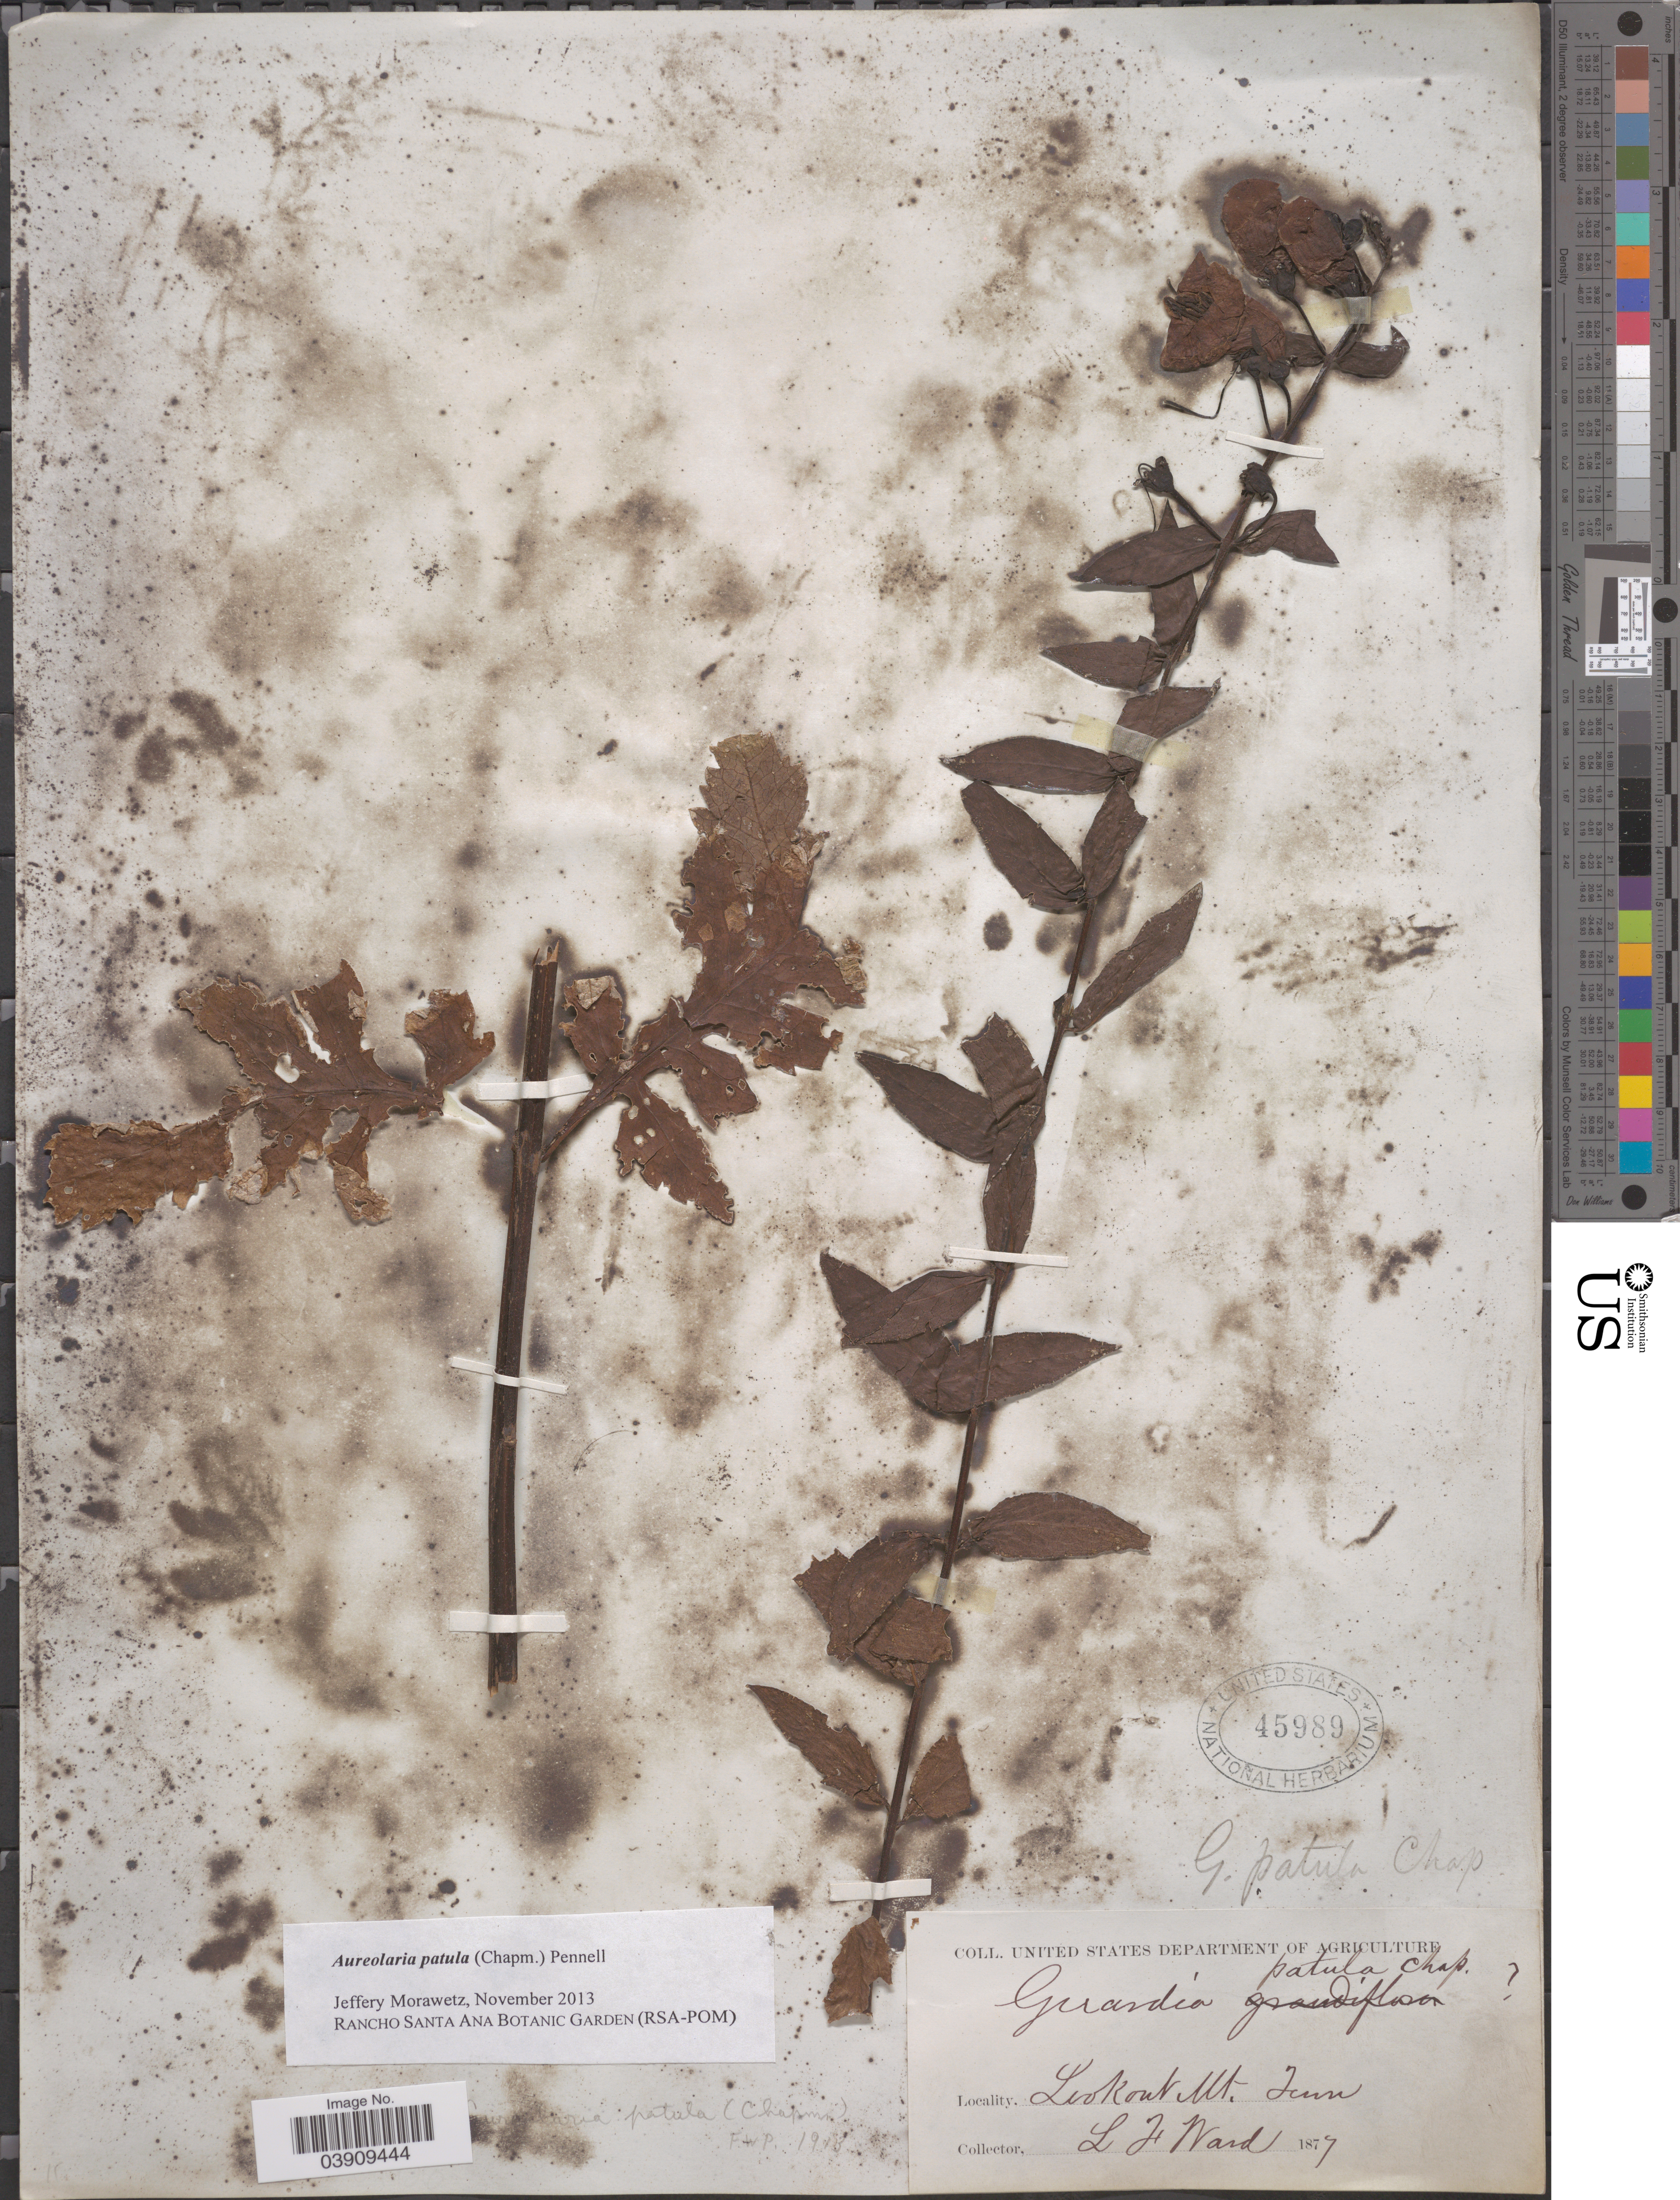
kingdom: Plantae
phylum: Tracheophyta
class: Magnoliopsida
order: Lamiales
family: Orobanchaceae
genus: Aureolaria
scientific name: Aureolaria patula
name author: (Chapm.) Pennell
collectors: L. Ward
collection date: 1877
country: United States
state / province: Tennessee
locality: Lookout Mt.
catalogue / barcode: US 45989